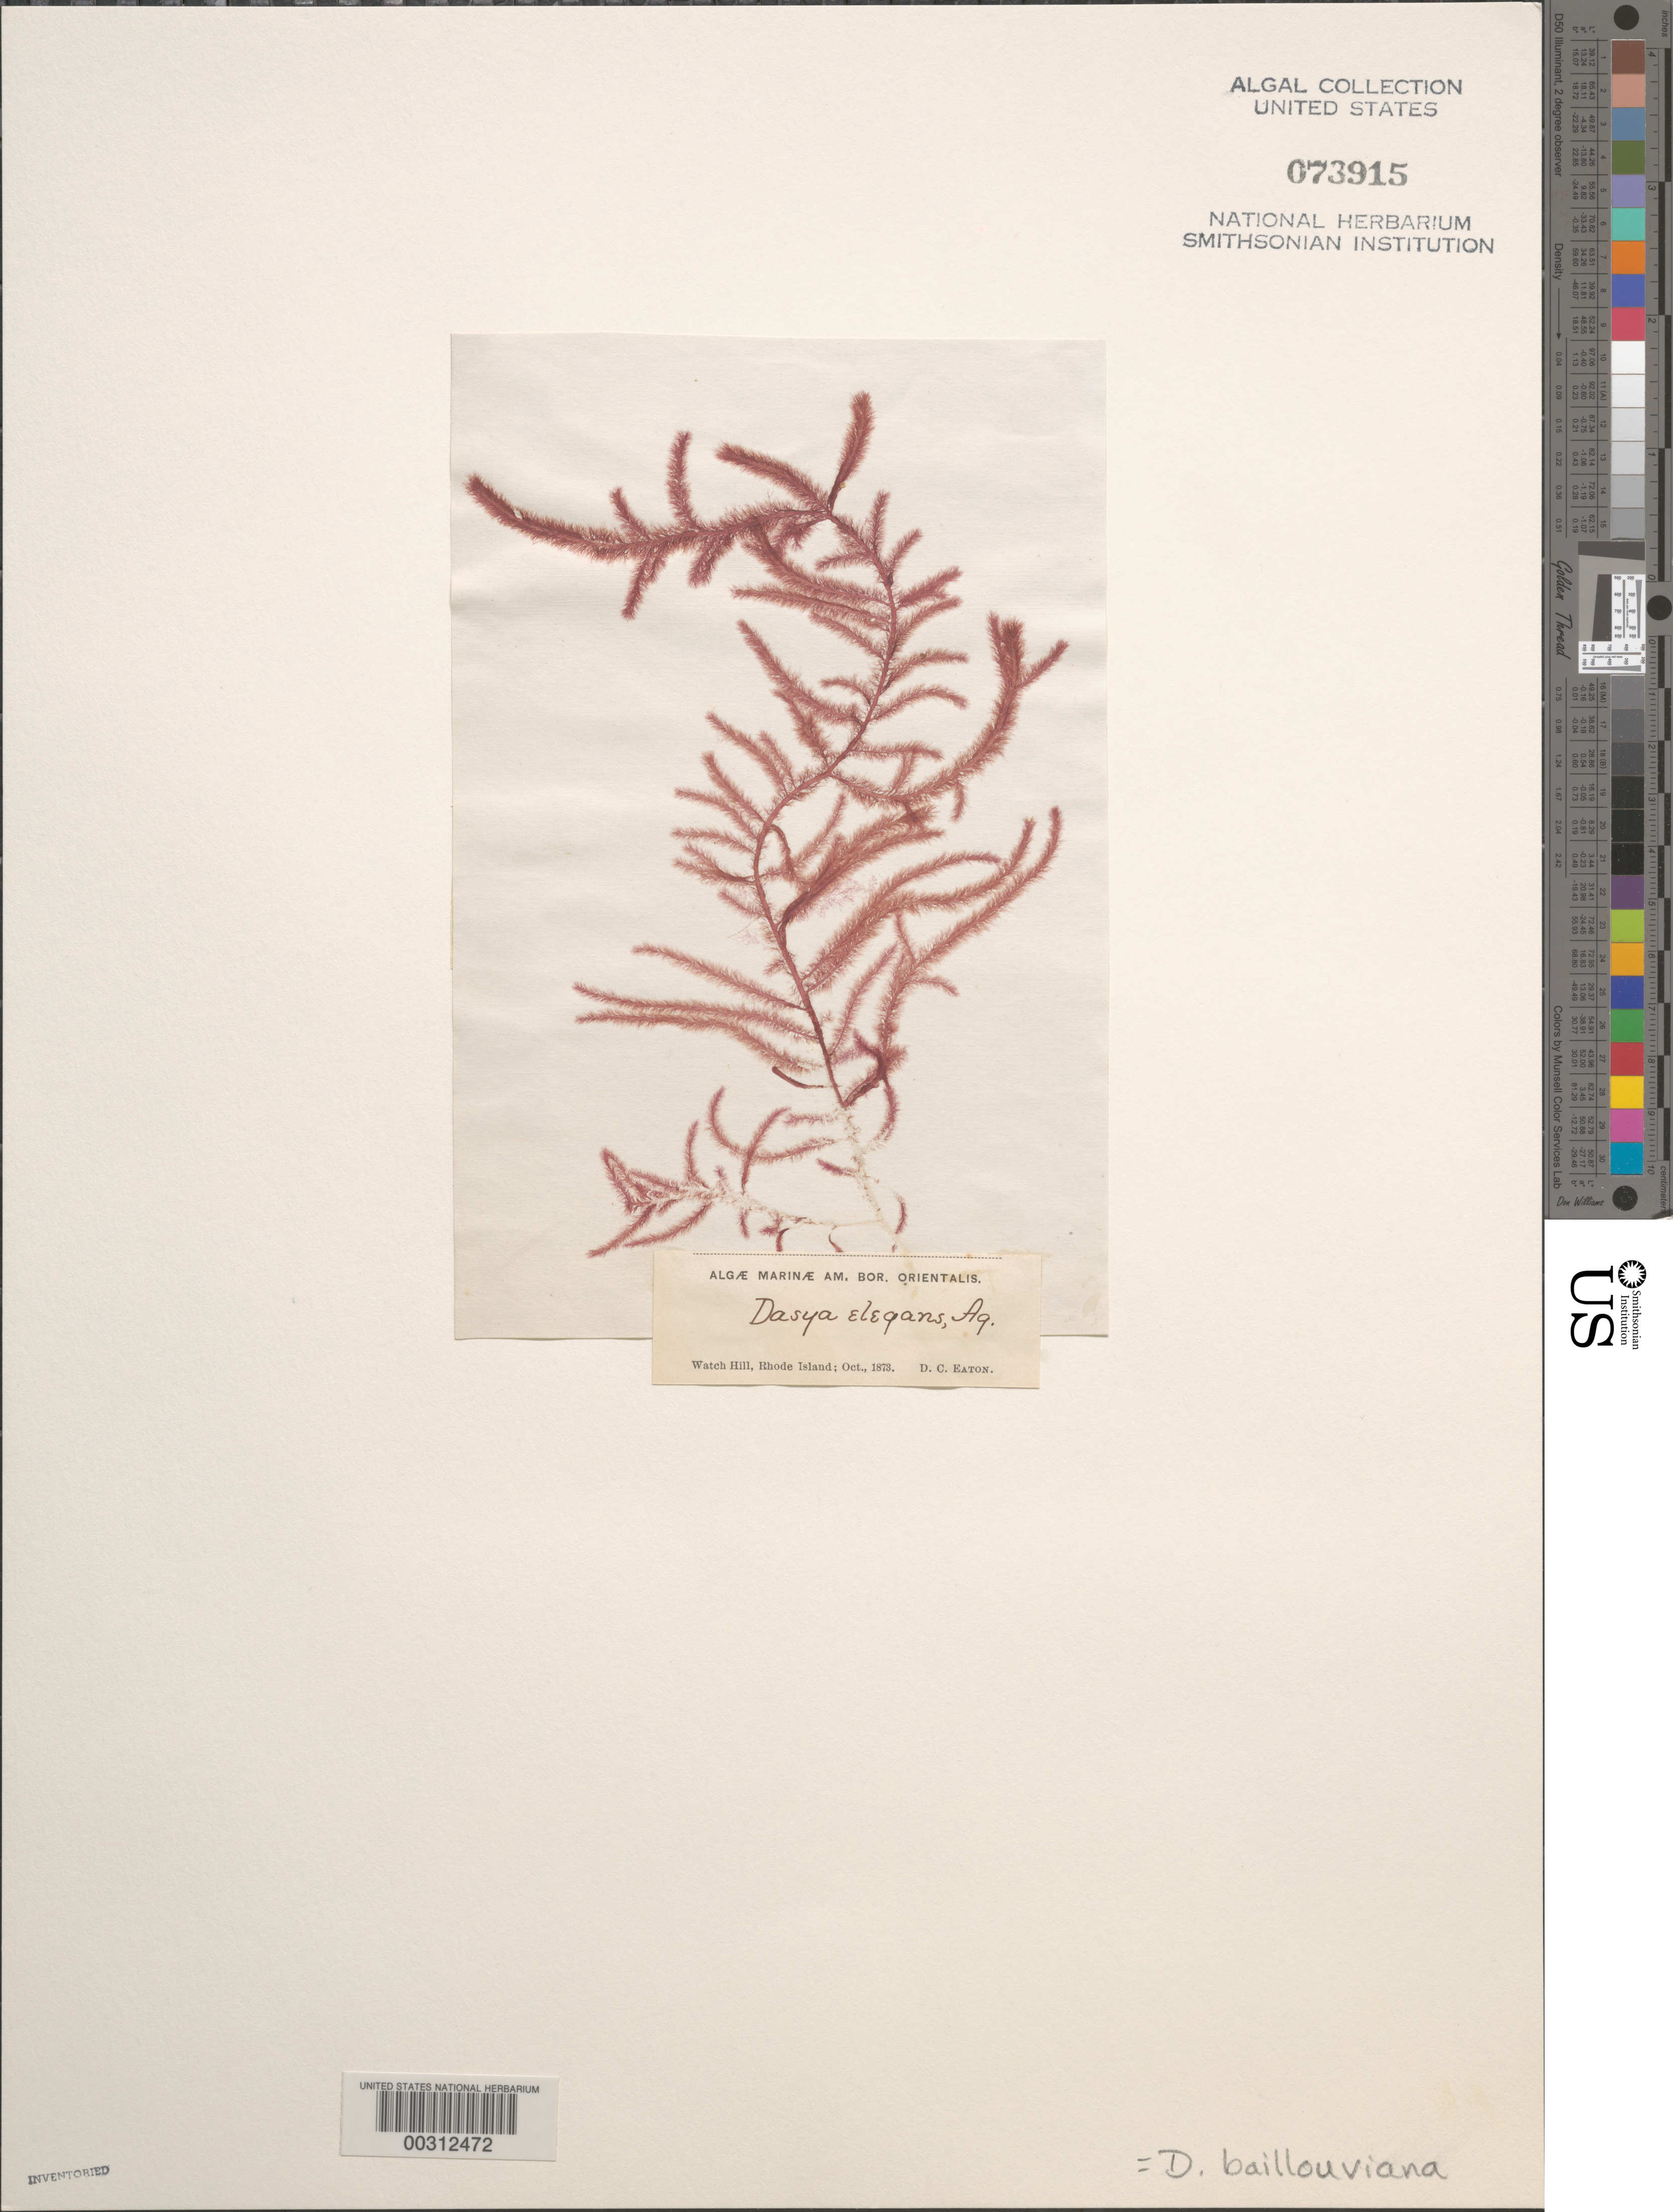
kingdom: Plantae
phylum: Rhodophyta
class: Florideophyceae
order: Ceramiales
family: Dasyaceae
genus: Dasya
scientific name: Dasya pedicellata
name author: (C. Agardh) C. Agardh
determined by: Algae name updating Project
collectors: D. C. Eaton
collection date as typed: Oct 1873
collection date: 1873-10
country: United States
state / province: Rhode Island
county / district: Washington County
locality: Watch Hill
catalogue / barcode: US 73915